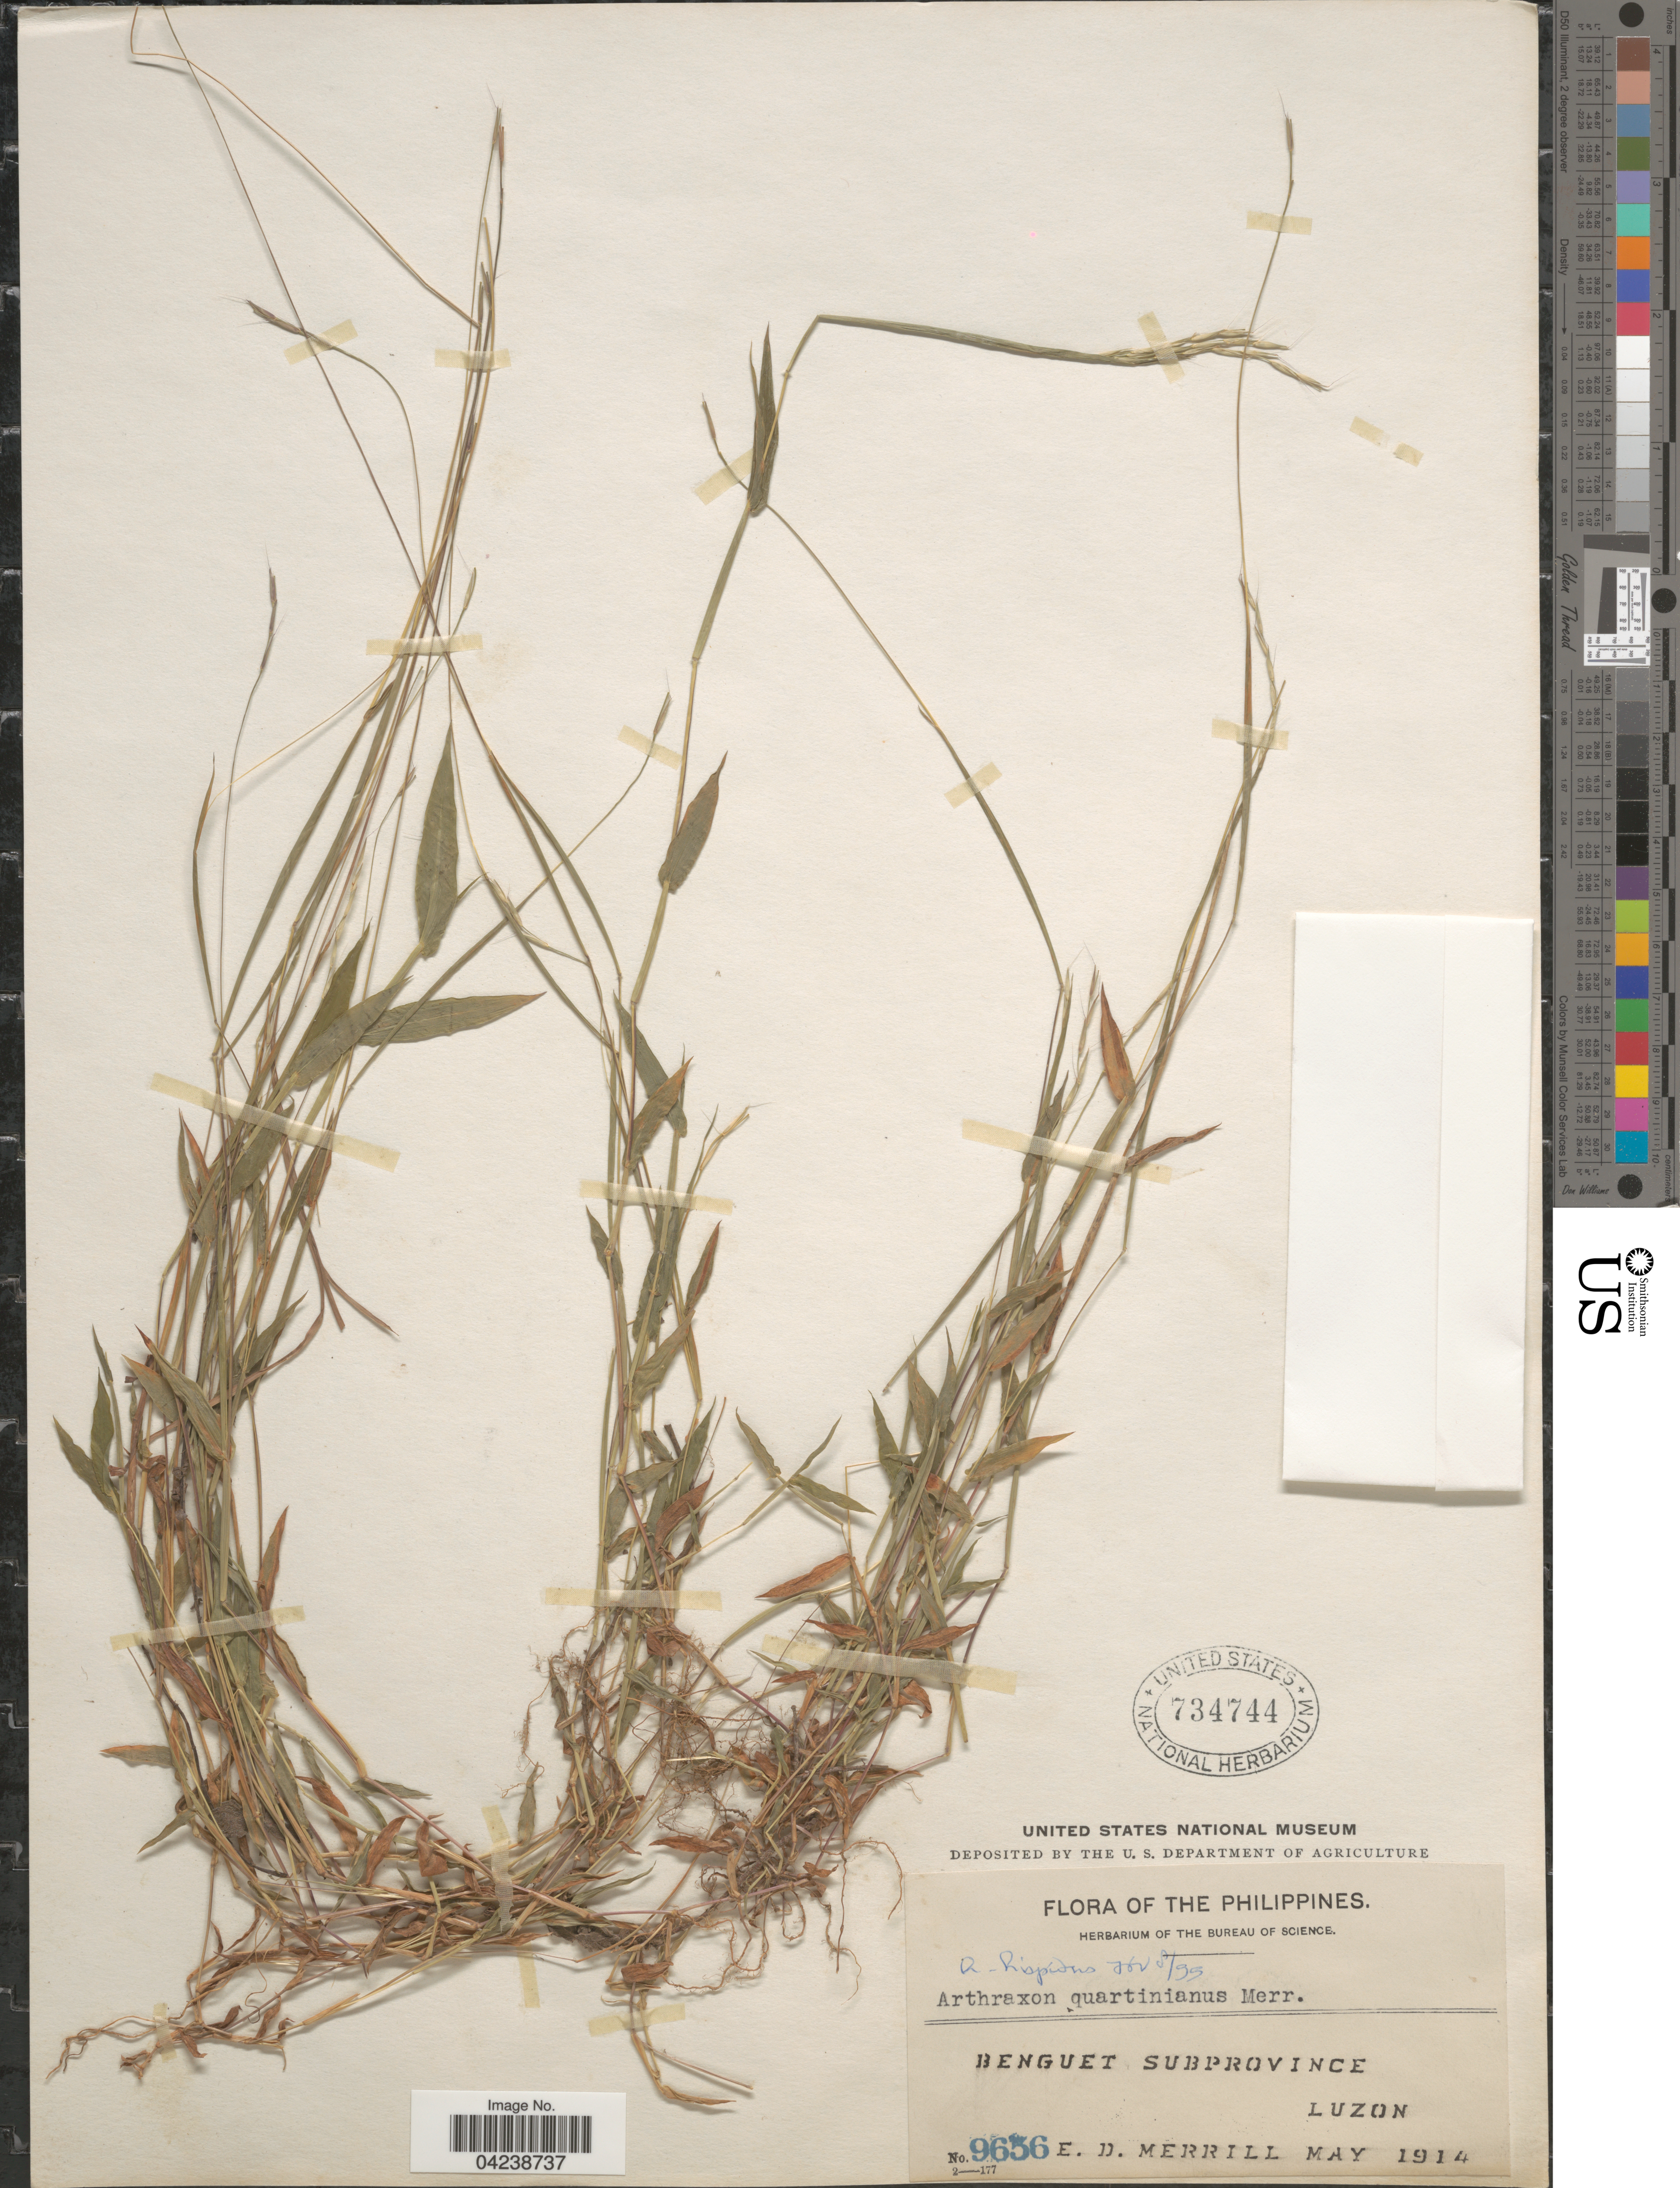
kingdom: Plantae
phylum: Tracheophyta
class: Liliopsida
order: Poales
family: Poaceae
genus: Arthraxon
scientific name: Arthraxon hispidus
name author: (Thunb.) Makino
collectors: E. D. Merrill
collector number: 9656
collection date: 1914-05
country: Philippines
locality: Benguet Subprovince. Luzon.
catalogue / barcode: US 734744